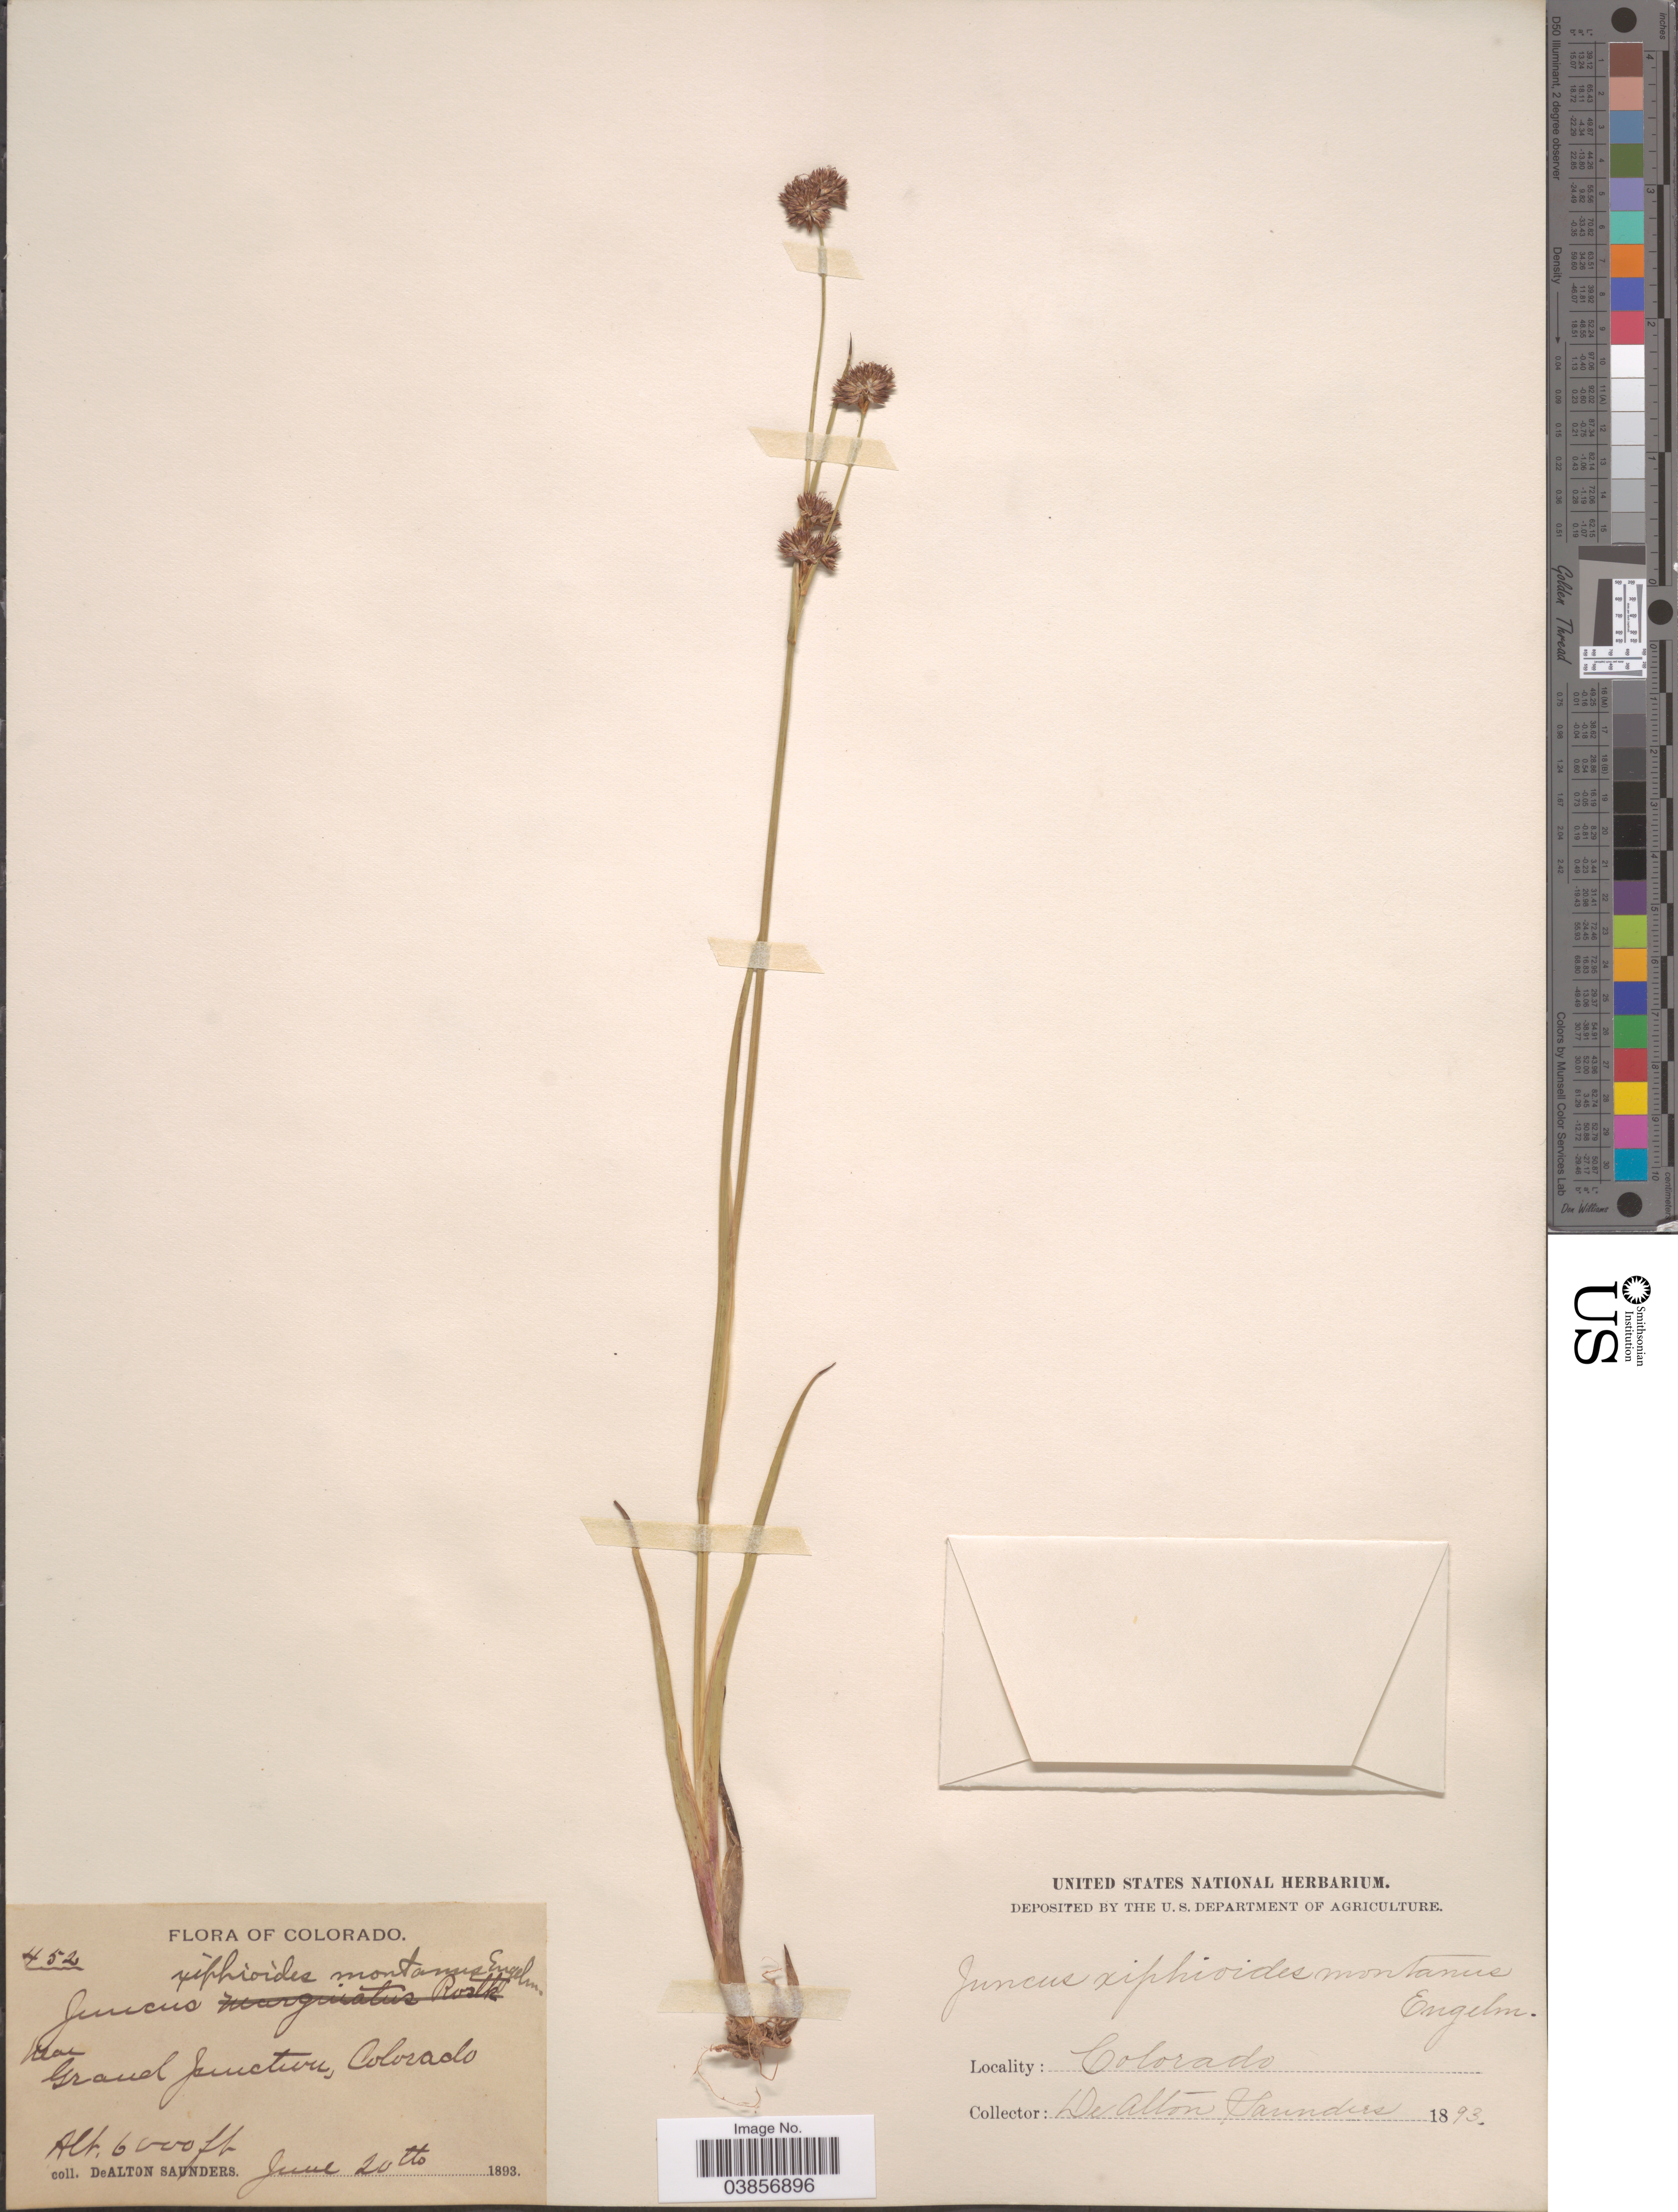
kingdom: Plantae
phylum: Tracheophyta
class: Liliopsida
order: Poales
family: Juncaceae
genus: Juncus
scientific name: Juncus saximontanus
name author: A. Nelson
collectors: D. A. Saunders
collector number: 452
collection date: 1893-06-20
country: United States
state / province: Colorado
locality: Grand Junction.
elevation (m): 1829